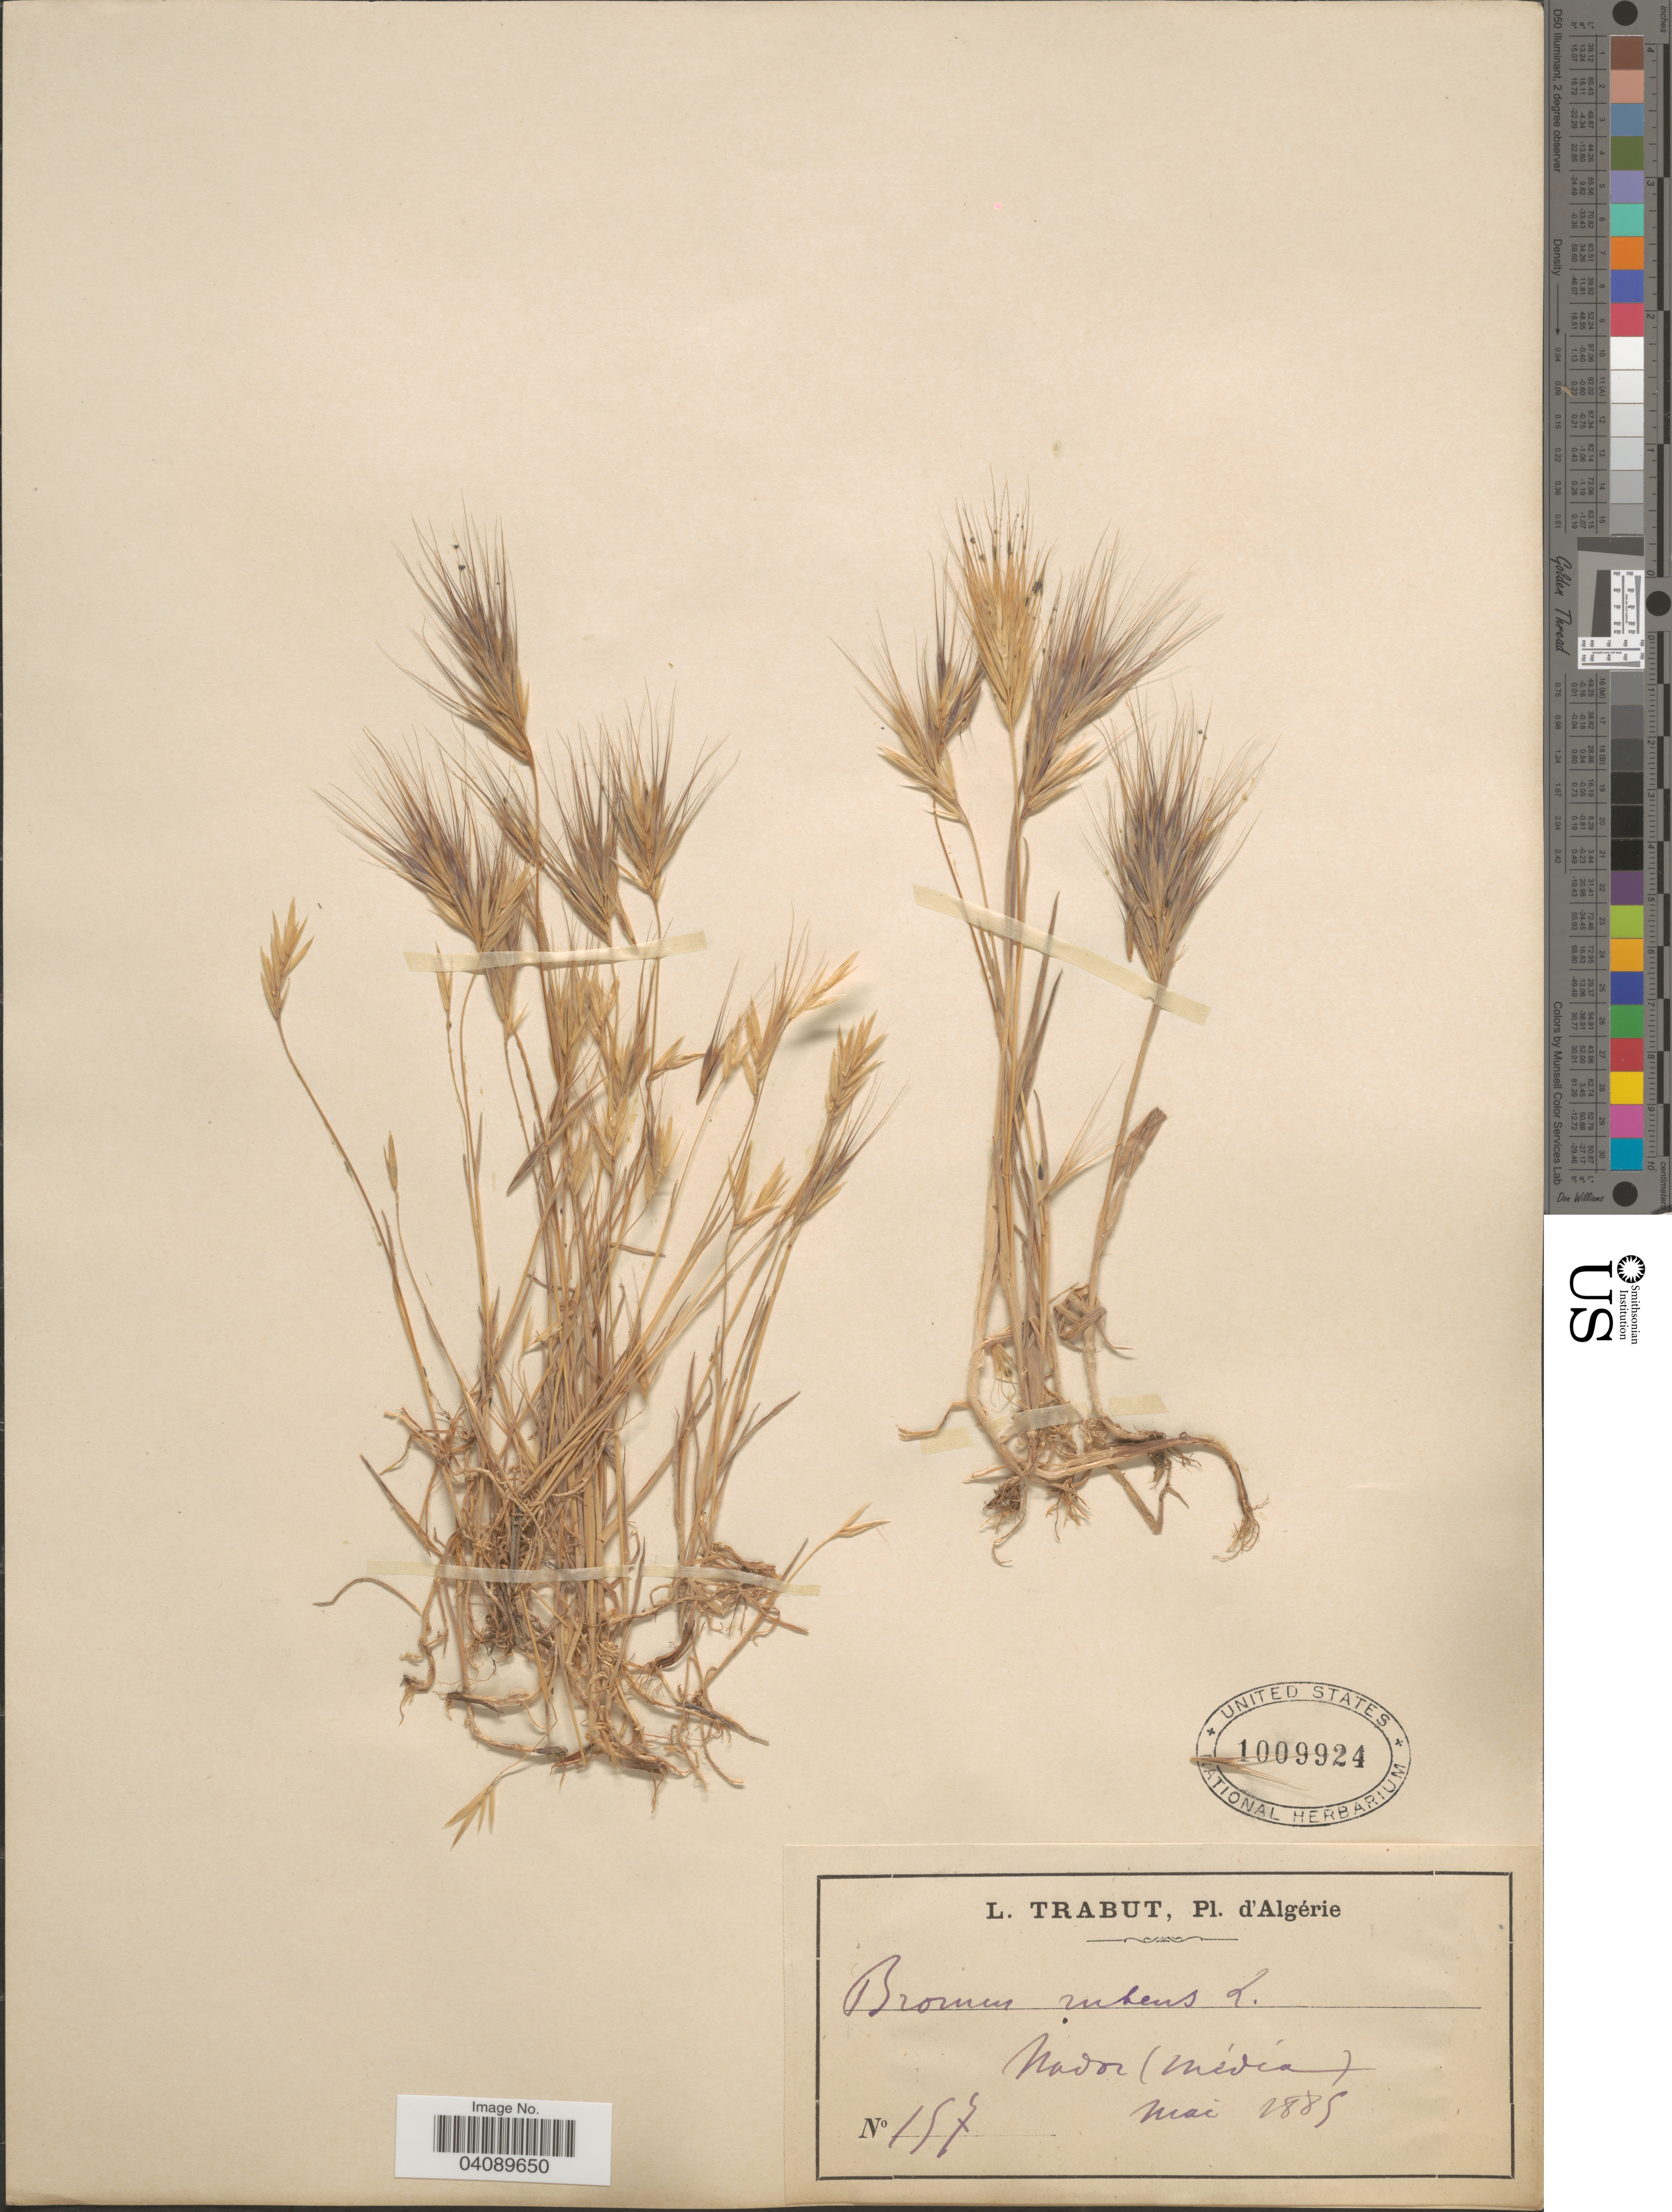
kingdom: Plantae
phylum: Tracheophyta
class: Liliopsida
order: Poales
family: Poaceae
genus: Bromus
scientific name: Bromus rubens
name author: L.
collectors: L. Trabut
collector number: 157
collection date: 1885-05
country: Algeria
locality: Algérie. Nador (Média). [interpreted]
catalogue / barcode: US 1009924